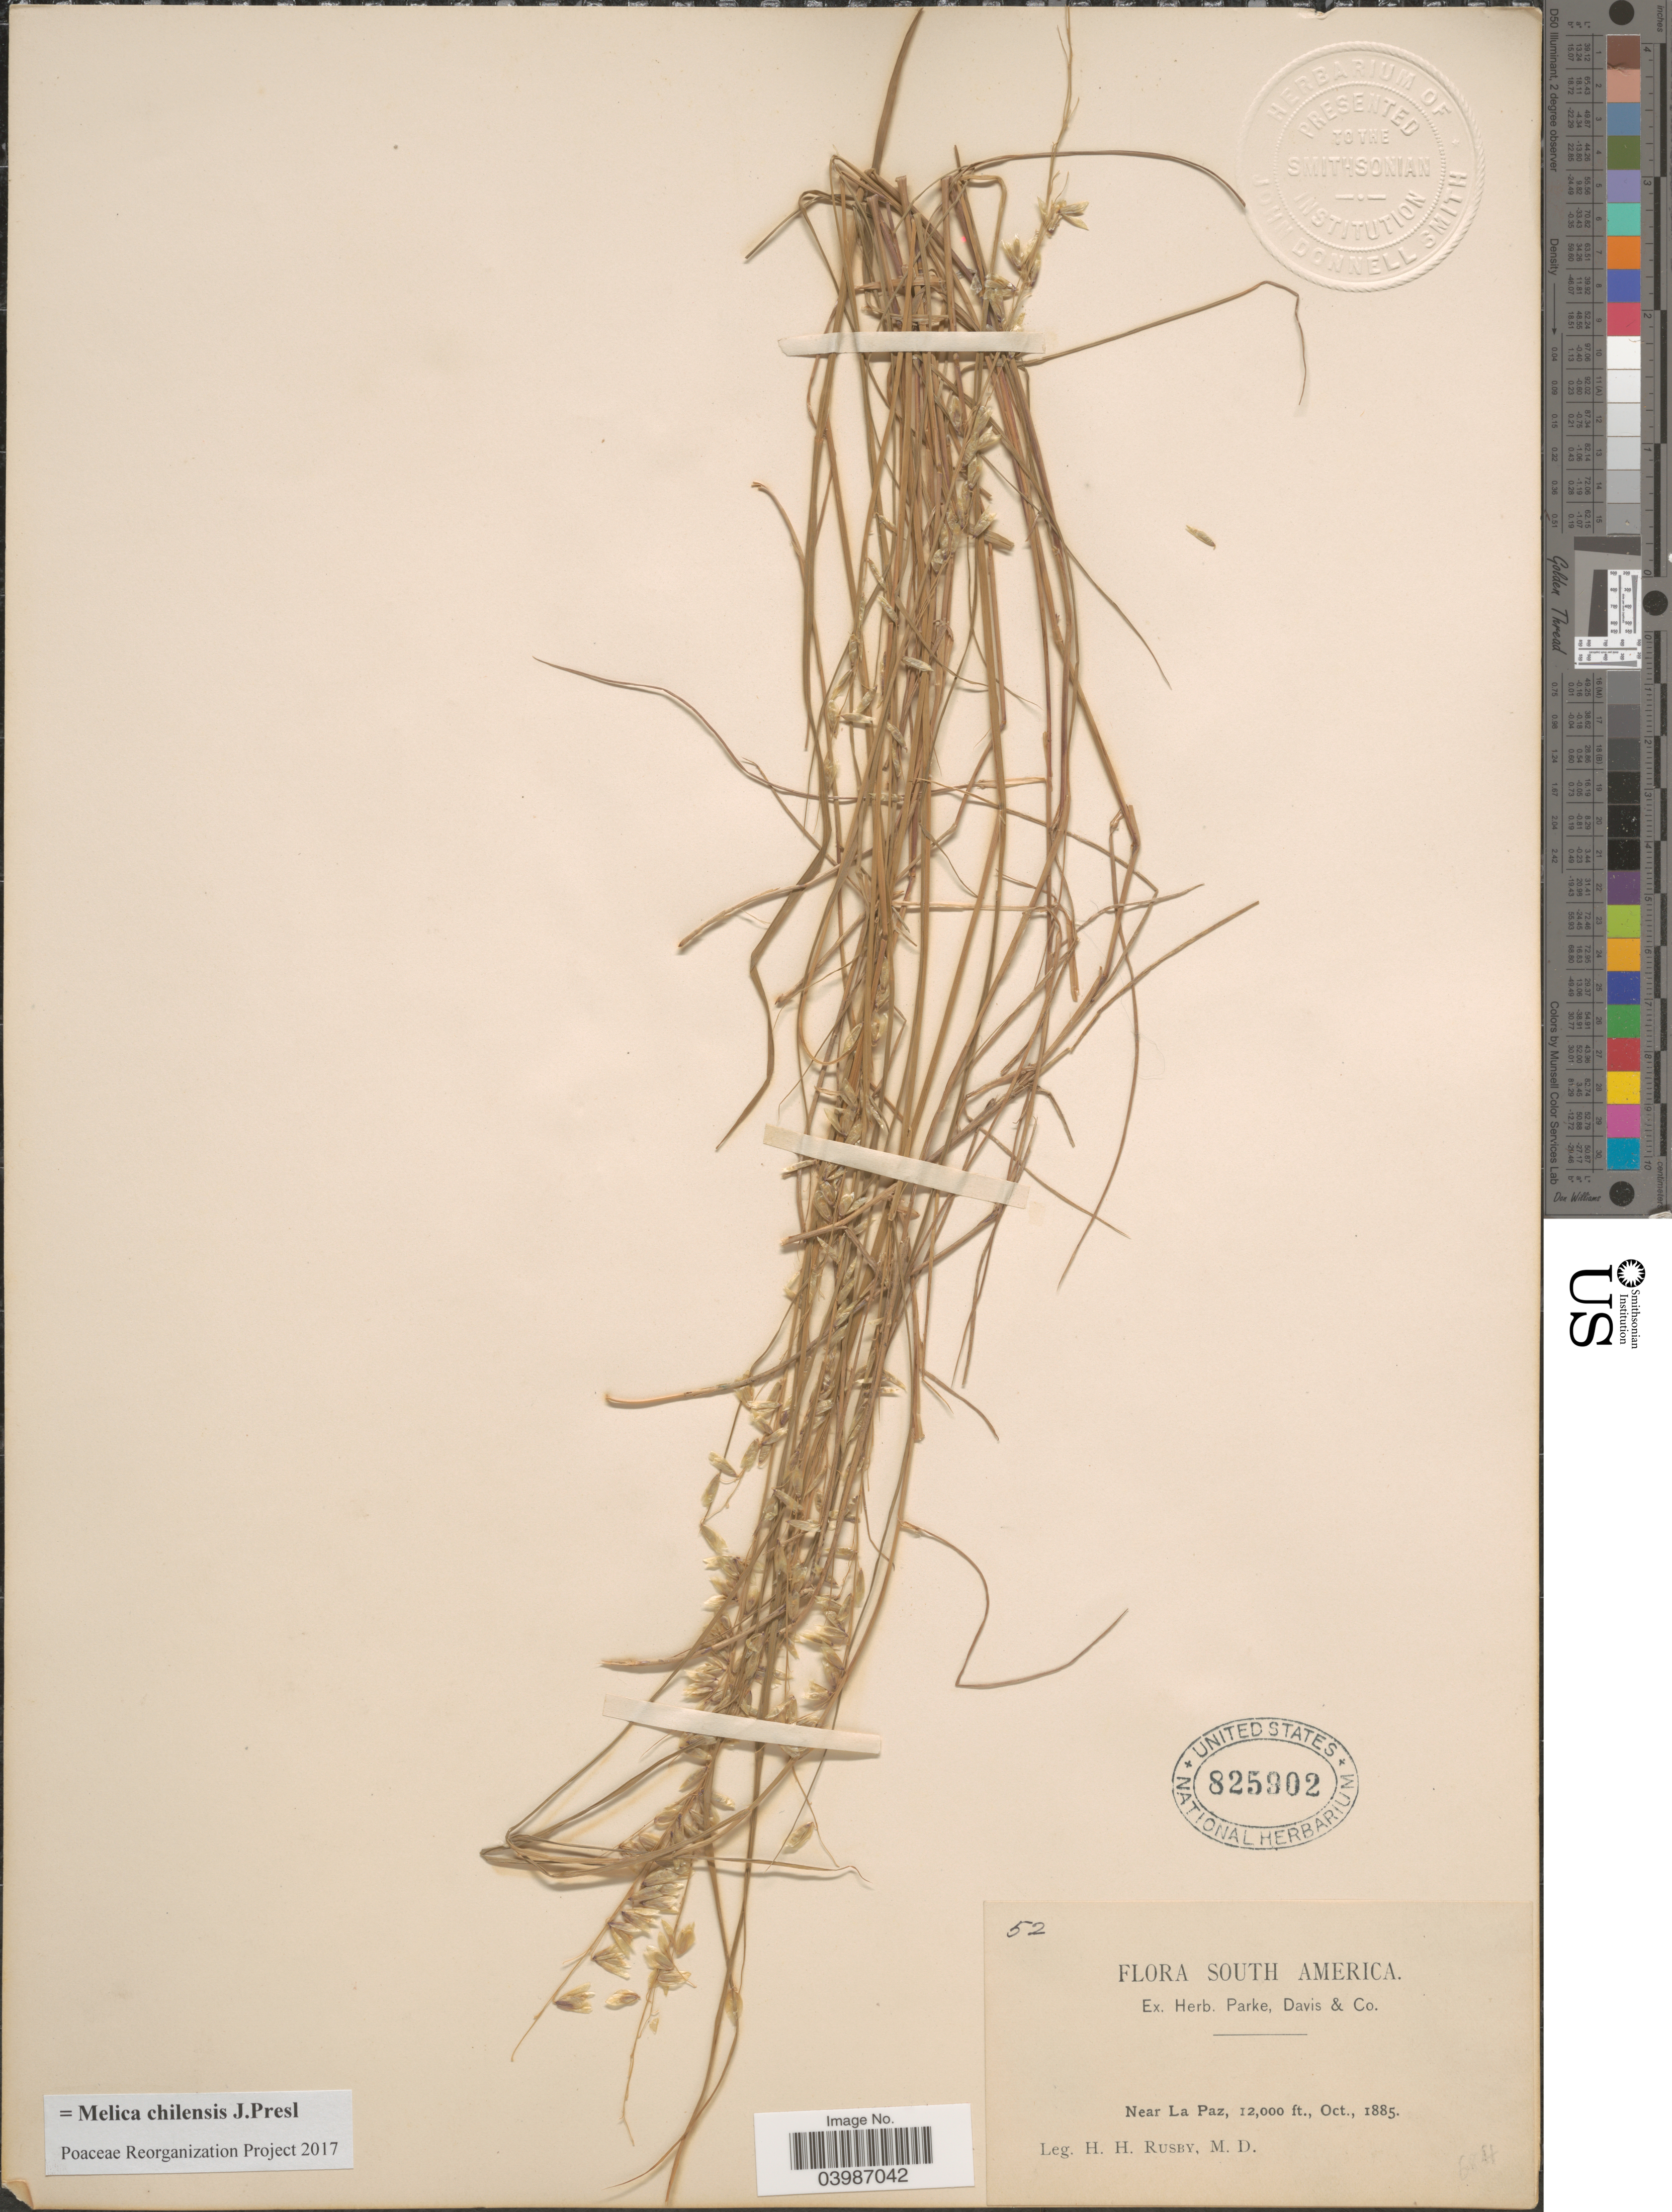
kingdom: Plantae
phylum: Tracheophyta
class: Liliopsida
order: Poales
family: Poaceae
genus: Melica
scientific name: Melica chilensis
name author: J. Presl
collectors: H. H. Rusby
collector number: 52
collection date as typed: Oct., 1885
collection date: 1885-10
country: Bolivia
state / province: La Paz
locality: Near La Paz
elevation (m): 3658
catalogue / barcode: US 825902